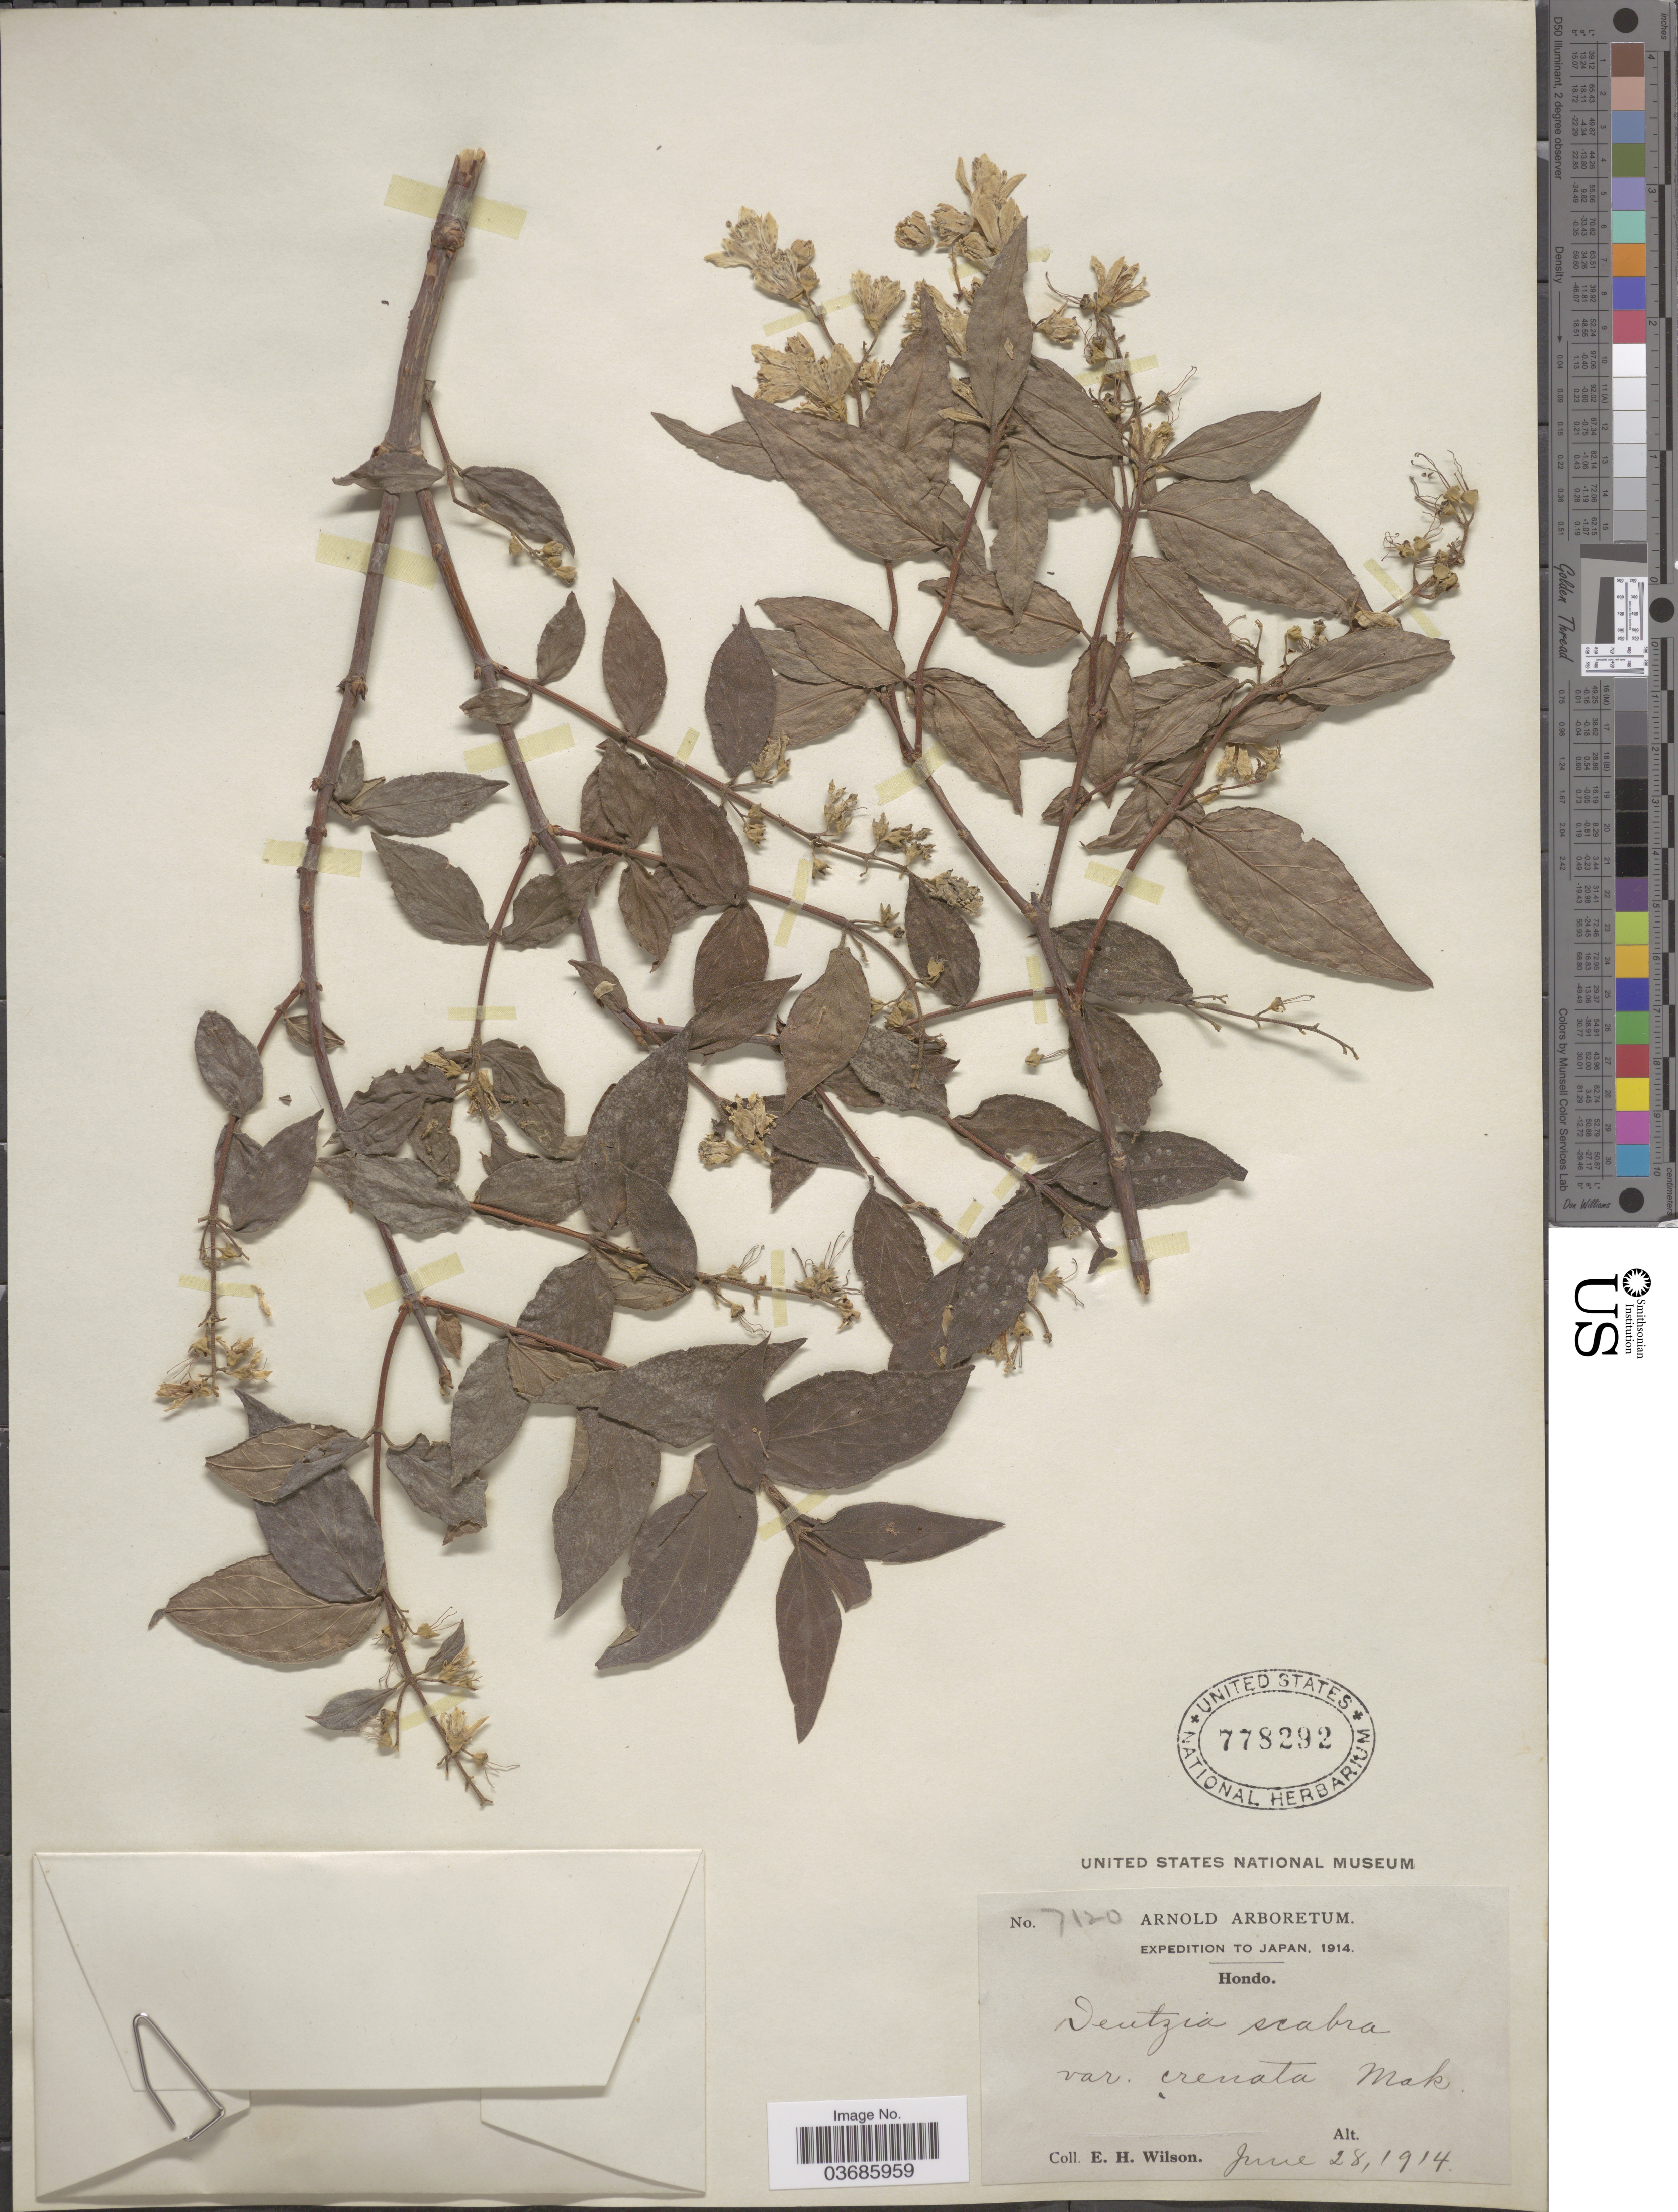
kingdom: Plantae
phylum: Tracheophyta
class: Magnoliopsida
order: Cornales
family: Hydrangeaceae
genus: Deutzia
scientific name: Deutzia scabra var. crenata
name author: Maxim.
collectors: E. Wilson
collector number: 7120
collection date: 1914-06-28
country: Japan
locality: Expedition to Japan, 1914. Hondo.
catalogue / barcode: US 778292